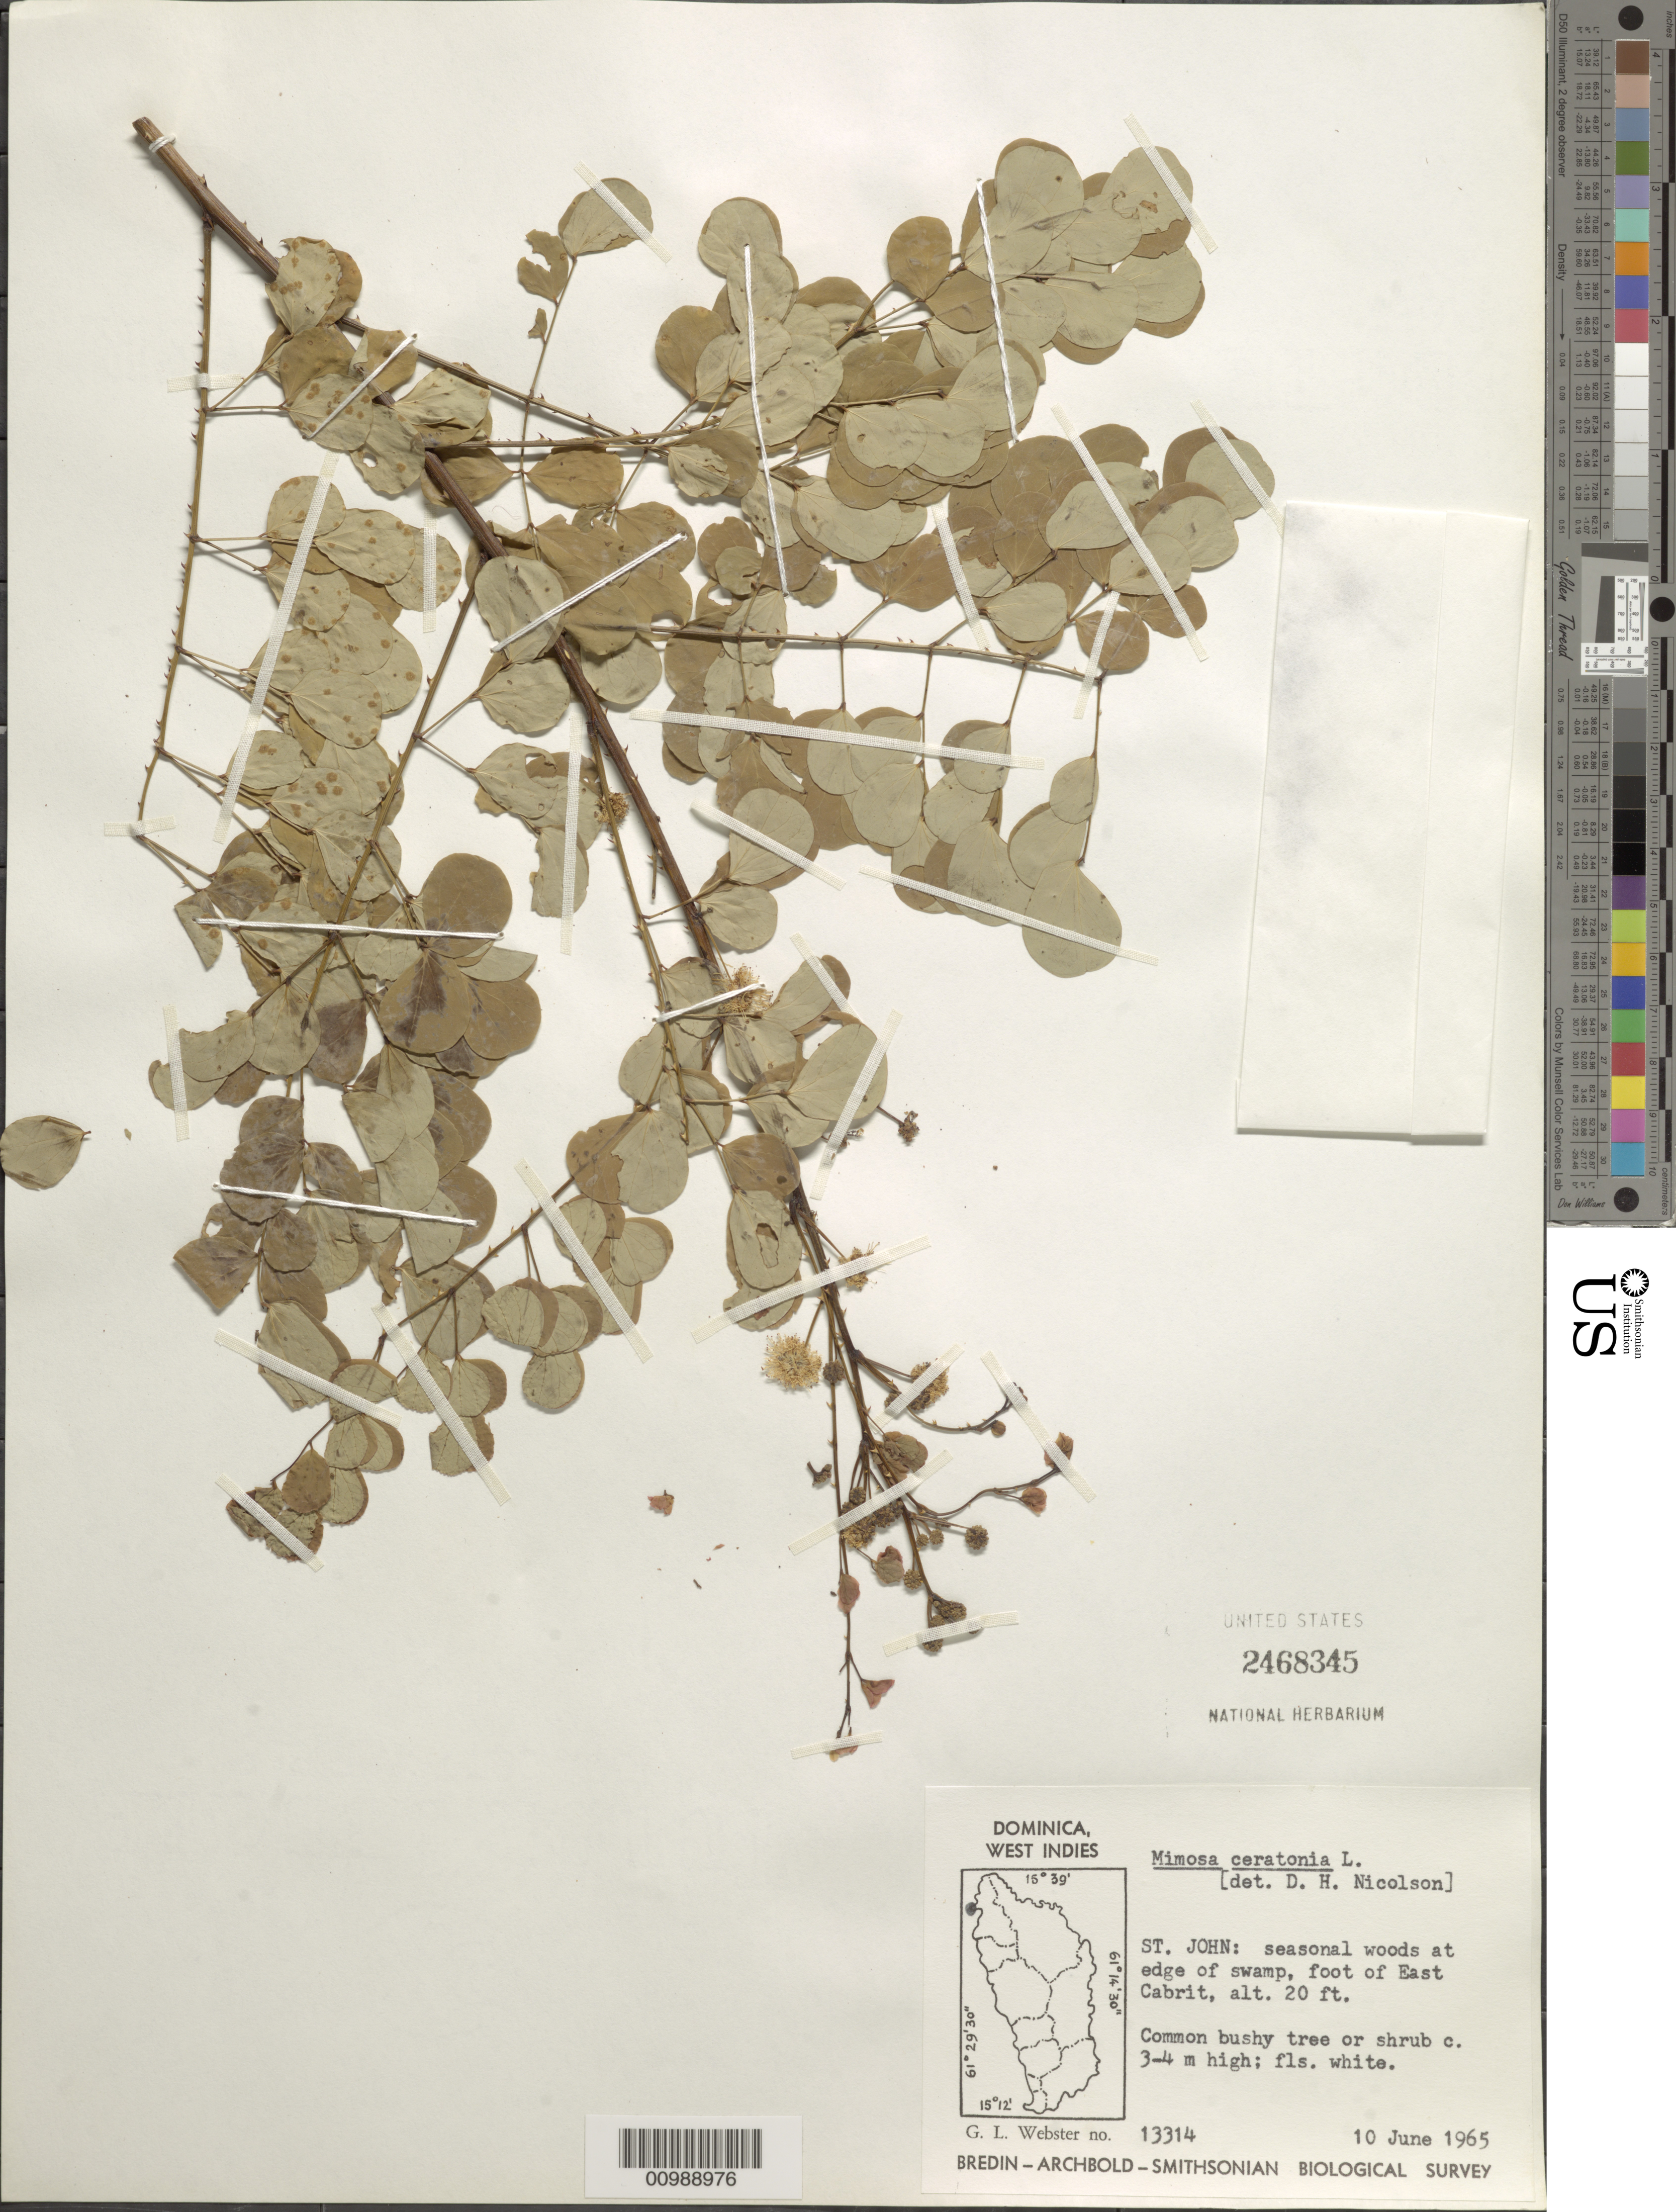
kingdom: Plantae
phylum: Tracheophyta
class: Magnoliopsida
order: Fabales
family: Fabaceae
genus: Mimosa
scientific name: Mimosa ceratonia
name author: L.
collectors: G. L. Webster & D. H. Nicolson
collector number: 13314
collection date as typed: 10 Jun 1965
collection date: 1965-06-10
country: Dominica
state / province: St. John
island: Dominica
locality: Foot of E Cabrit.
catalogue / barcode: US 2468345